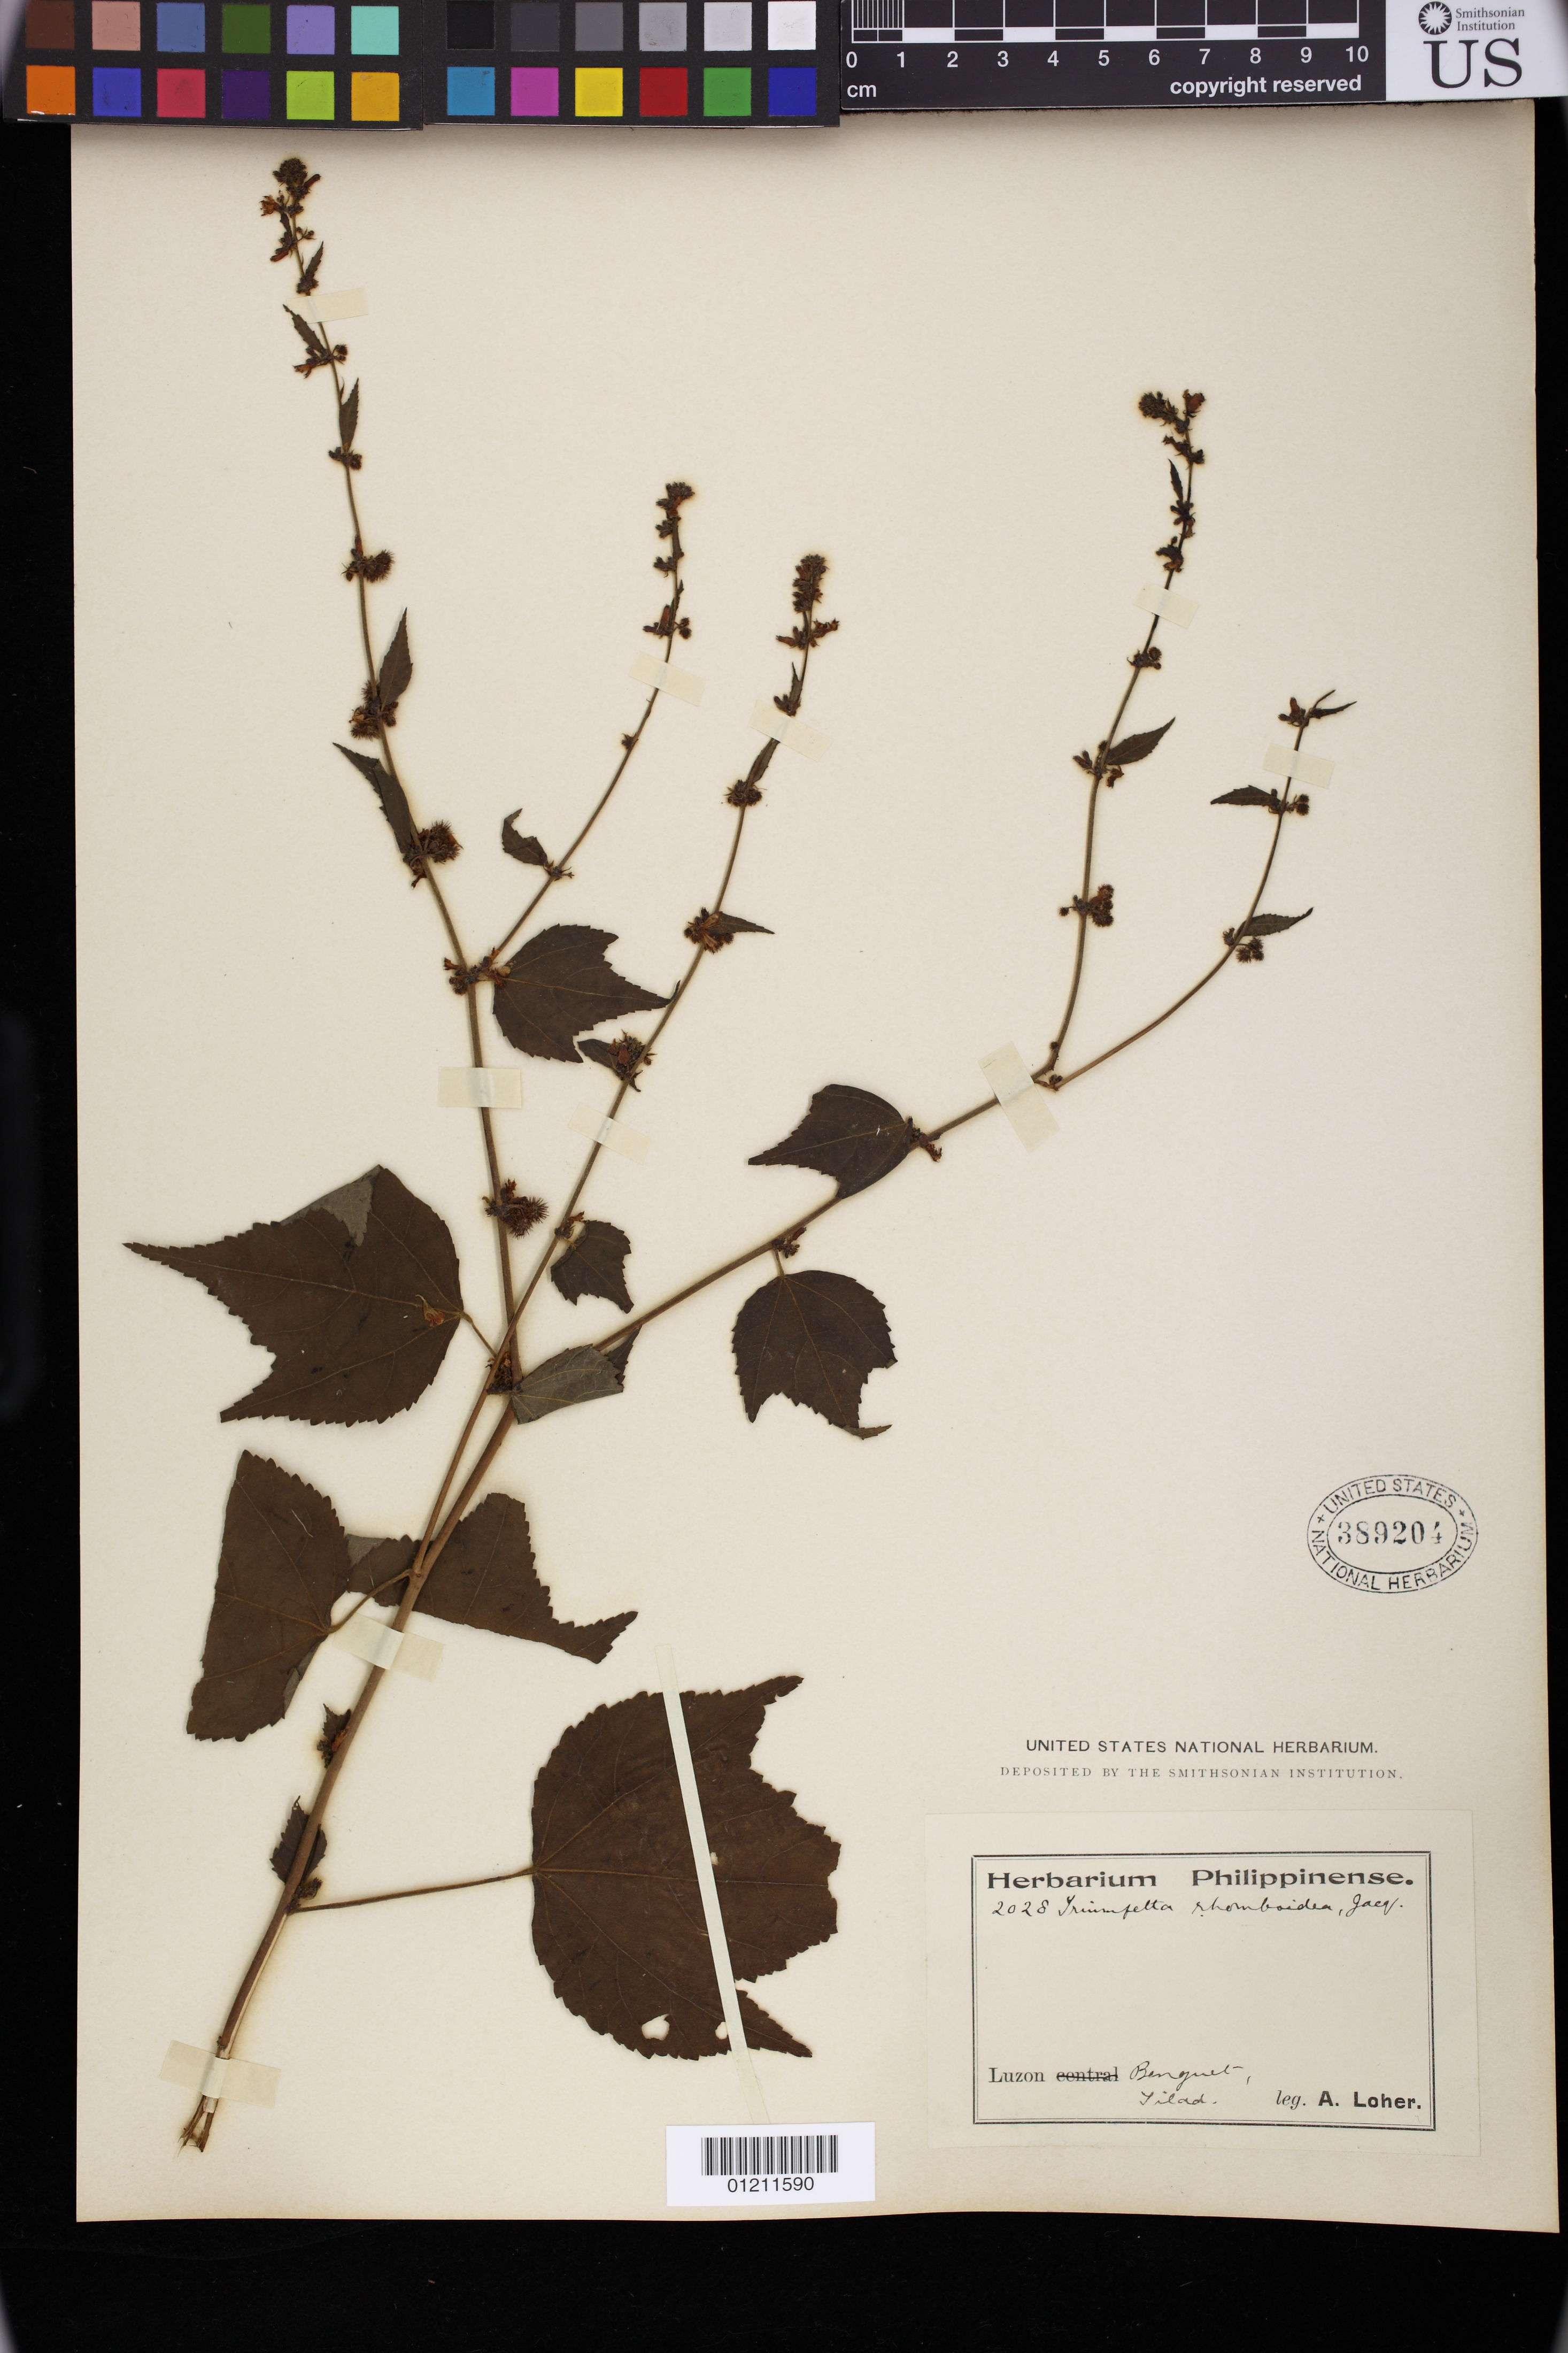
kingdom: Plantae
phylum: Tracheophyta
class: Magnoliopsida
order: Malvales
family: Malvaceae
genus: Triumfetta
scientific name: Triumfetta rhomboidea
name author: Jacq.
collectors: A. Loher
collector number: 2028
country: Philippines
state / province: Cordillera (Administrative Region)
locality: Luzon, Benguet, Tilad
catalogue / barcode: US 389204